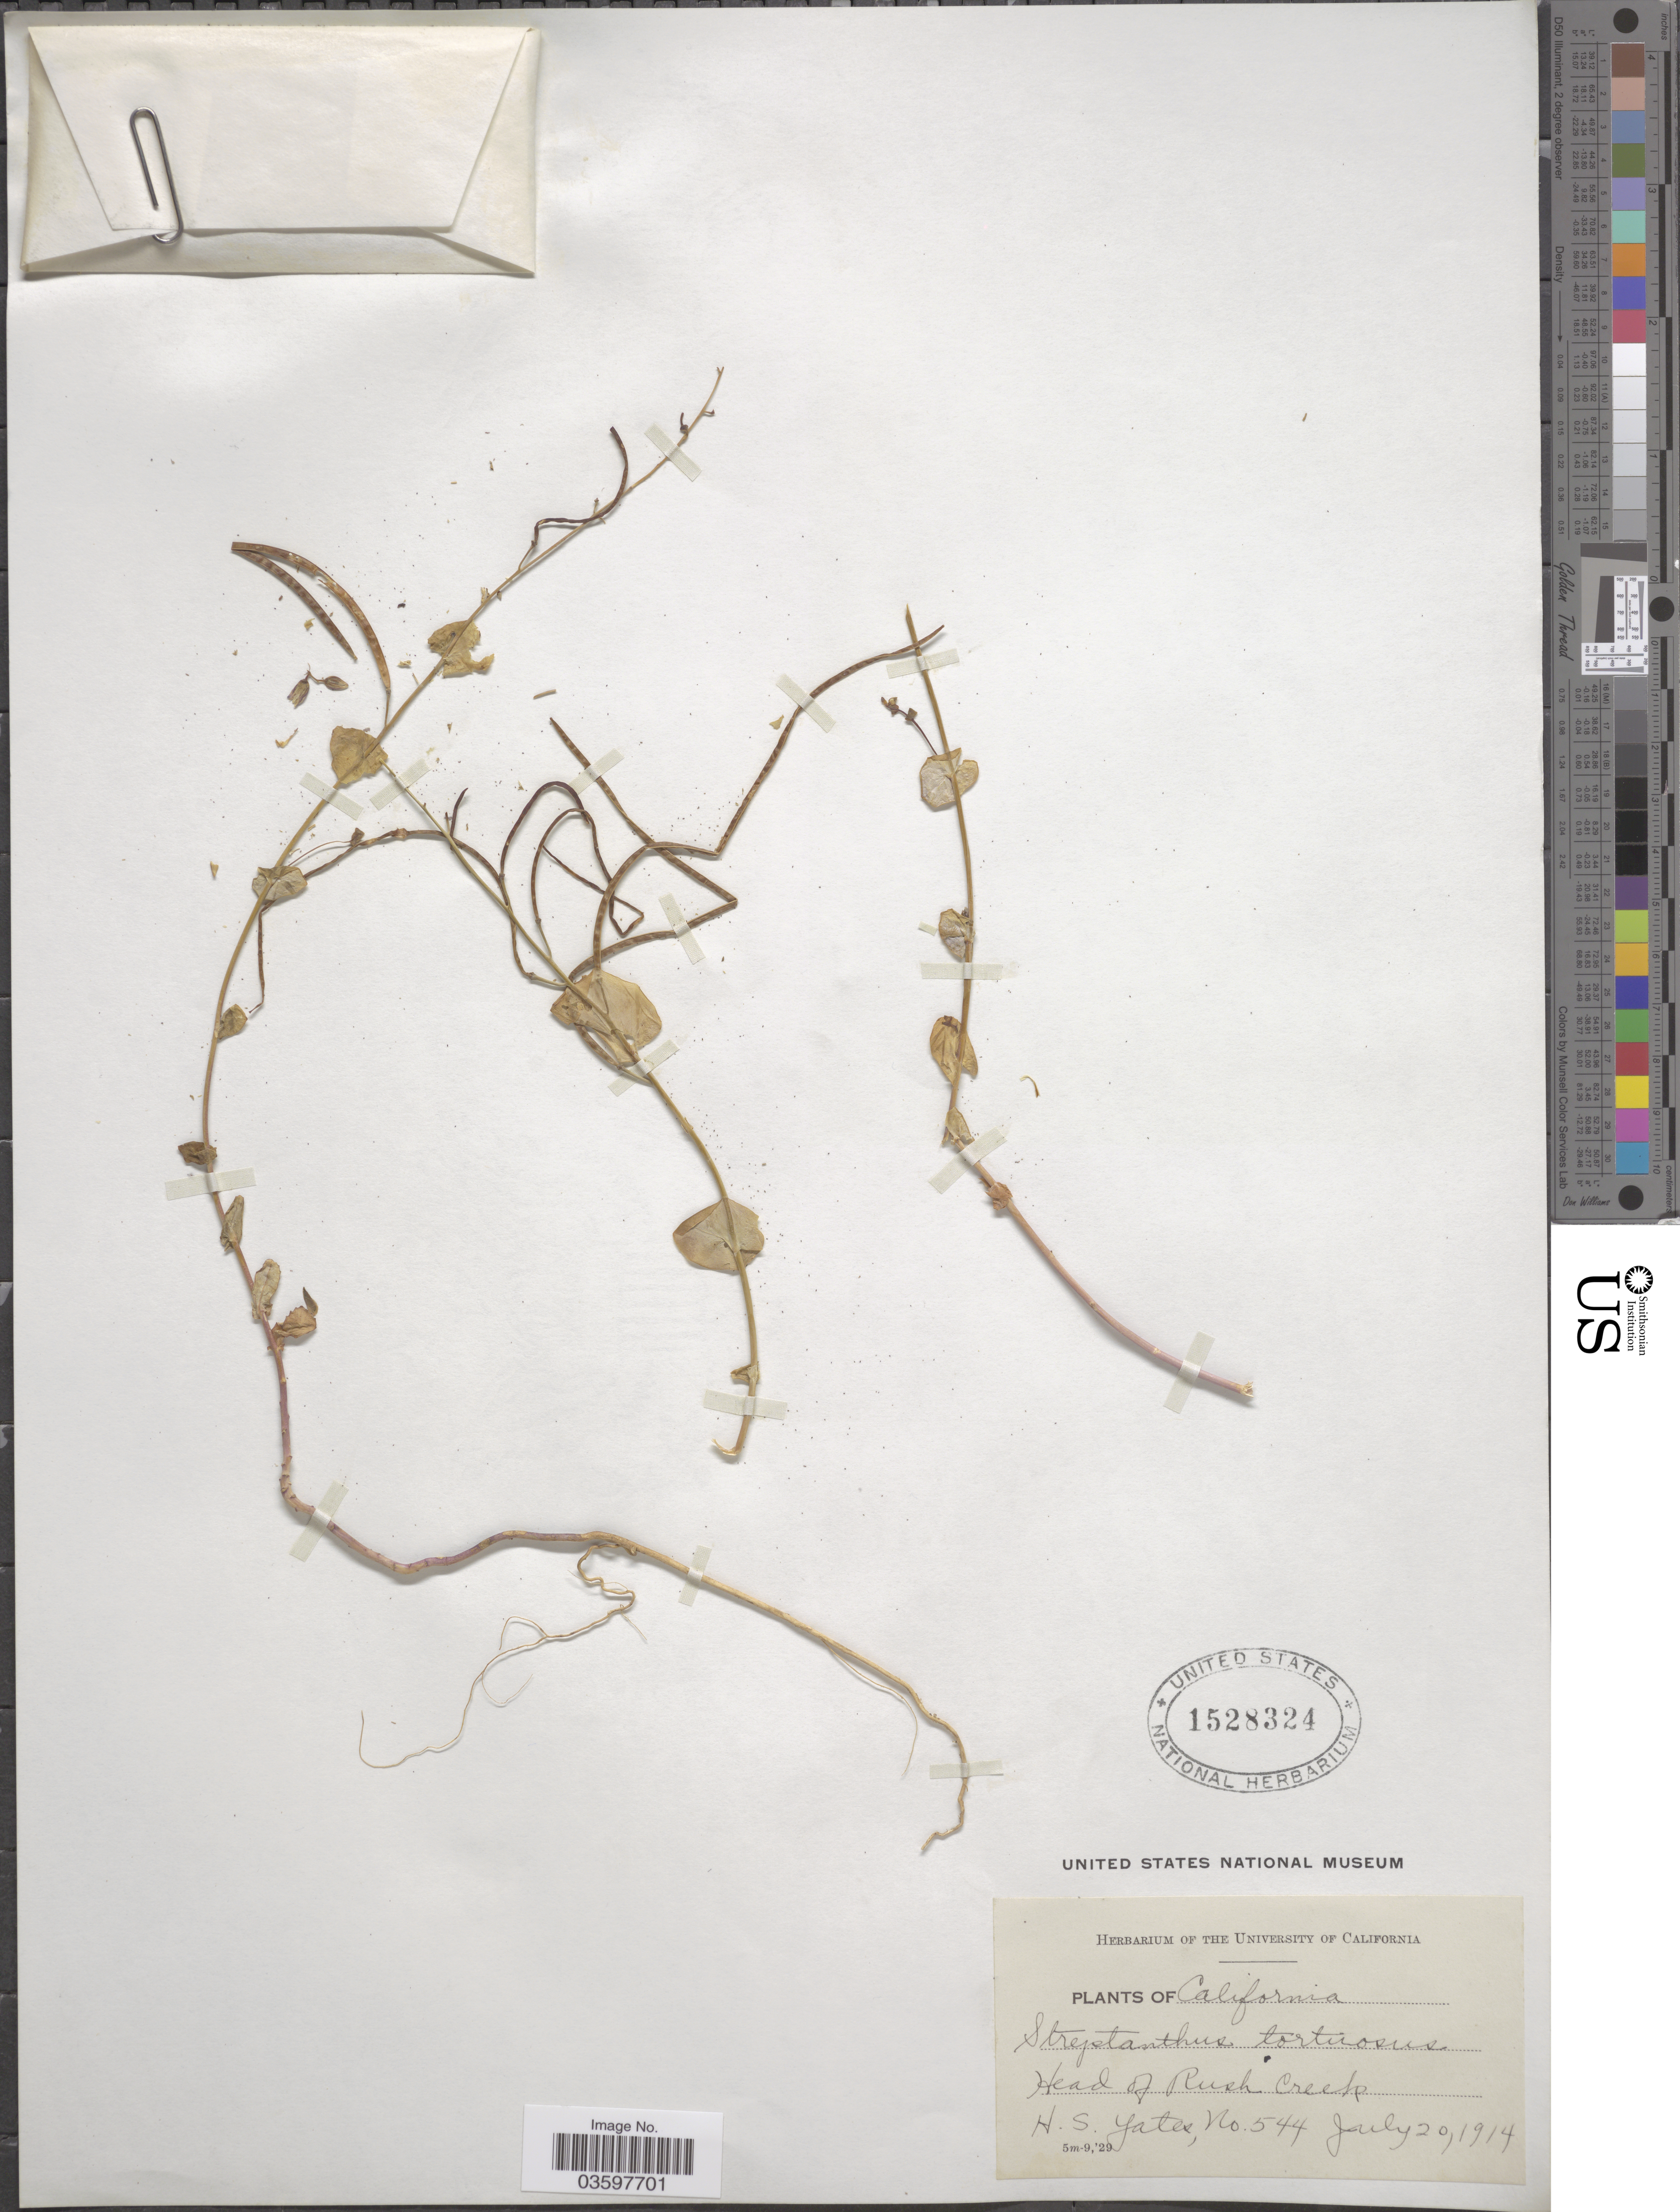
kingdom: Plantae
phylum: Tracheophyta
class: Magnoliopsida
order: Brassicales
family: Brassicaceae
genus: Streptanthus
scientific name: Streptanthus tortuosus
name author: Kellogg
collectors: H. S. Yates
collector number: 544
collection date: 1914-07-20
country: United States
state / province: California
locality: Head of Rush Creek.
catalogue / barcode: US 1528324